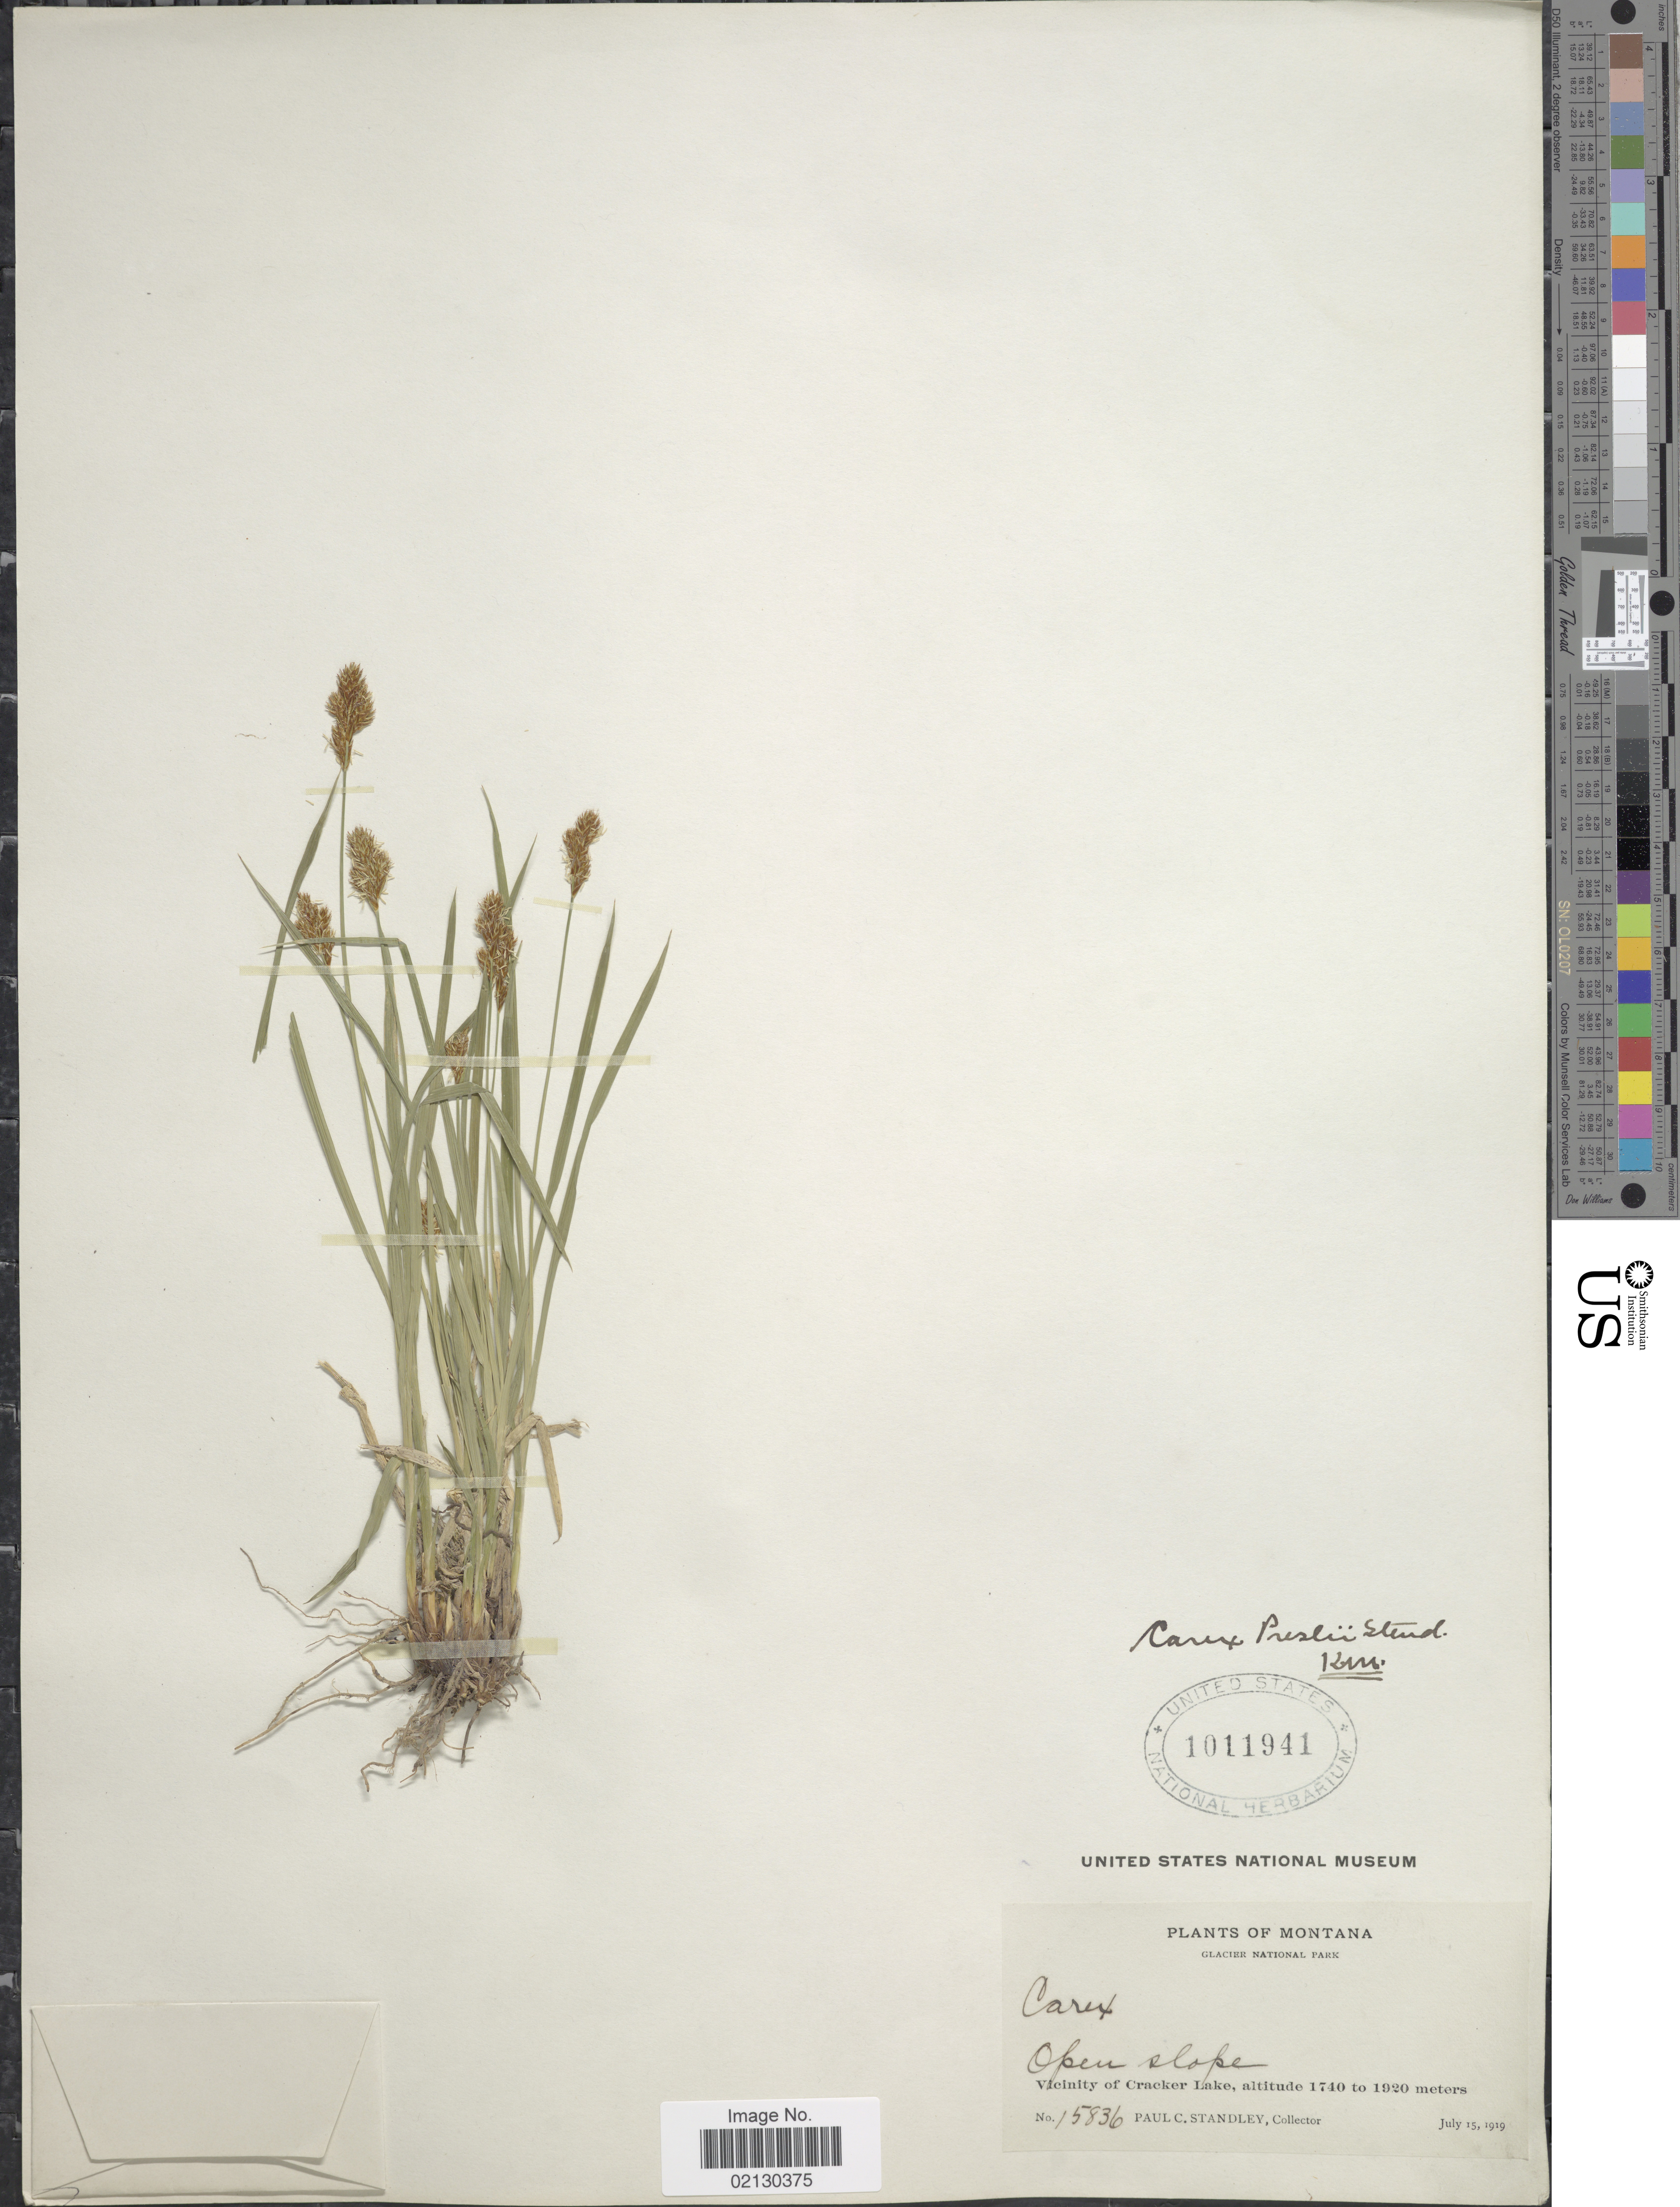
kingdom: Plantae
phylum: Tracheophyta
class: Liliopsida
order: Poales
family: Cyperaceae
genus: Carex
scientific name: Carex preslii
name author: Steud.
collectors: P. C. Standley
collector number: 15836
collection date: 1919-07-15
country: United States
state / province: Montana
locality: Glacier National Park. Vicinity of Cracker Lake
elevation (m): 1740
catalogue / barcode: US 1011941